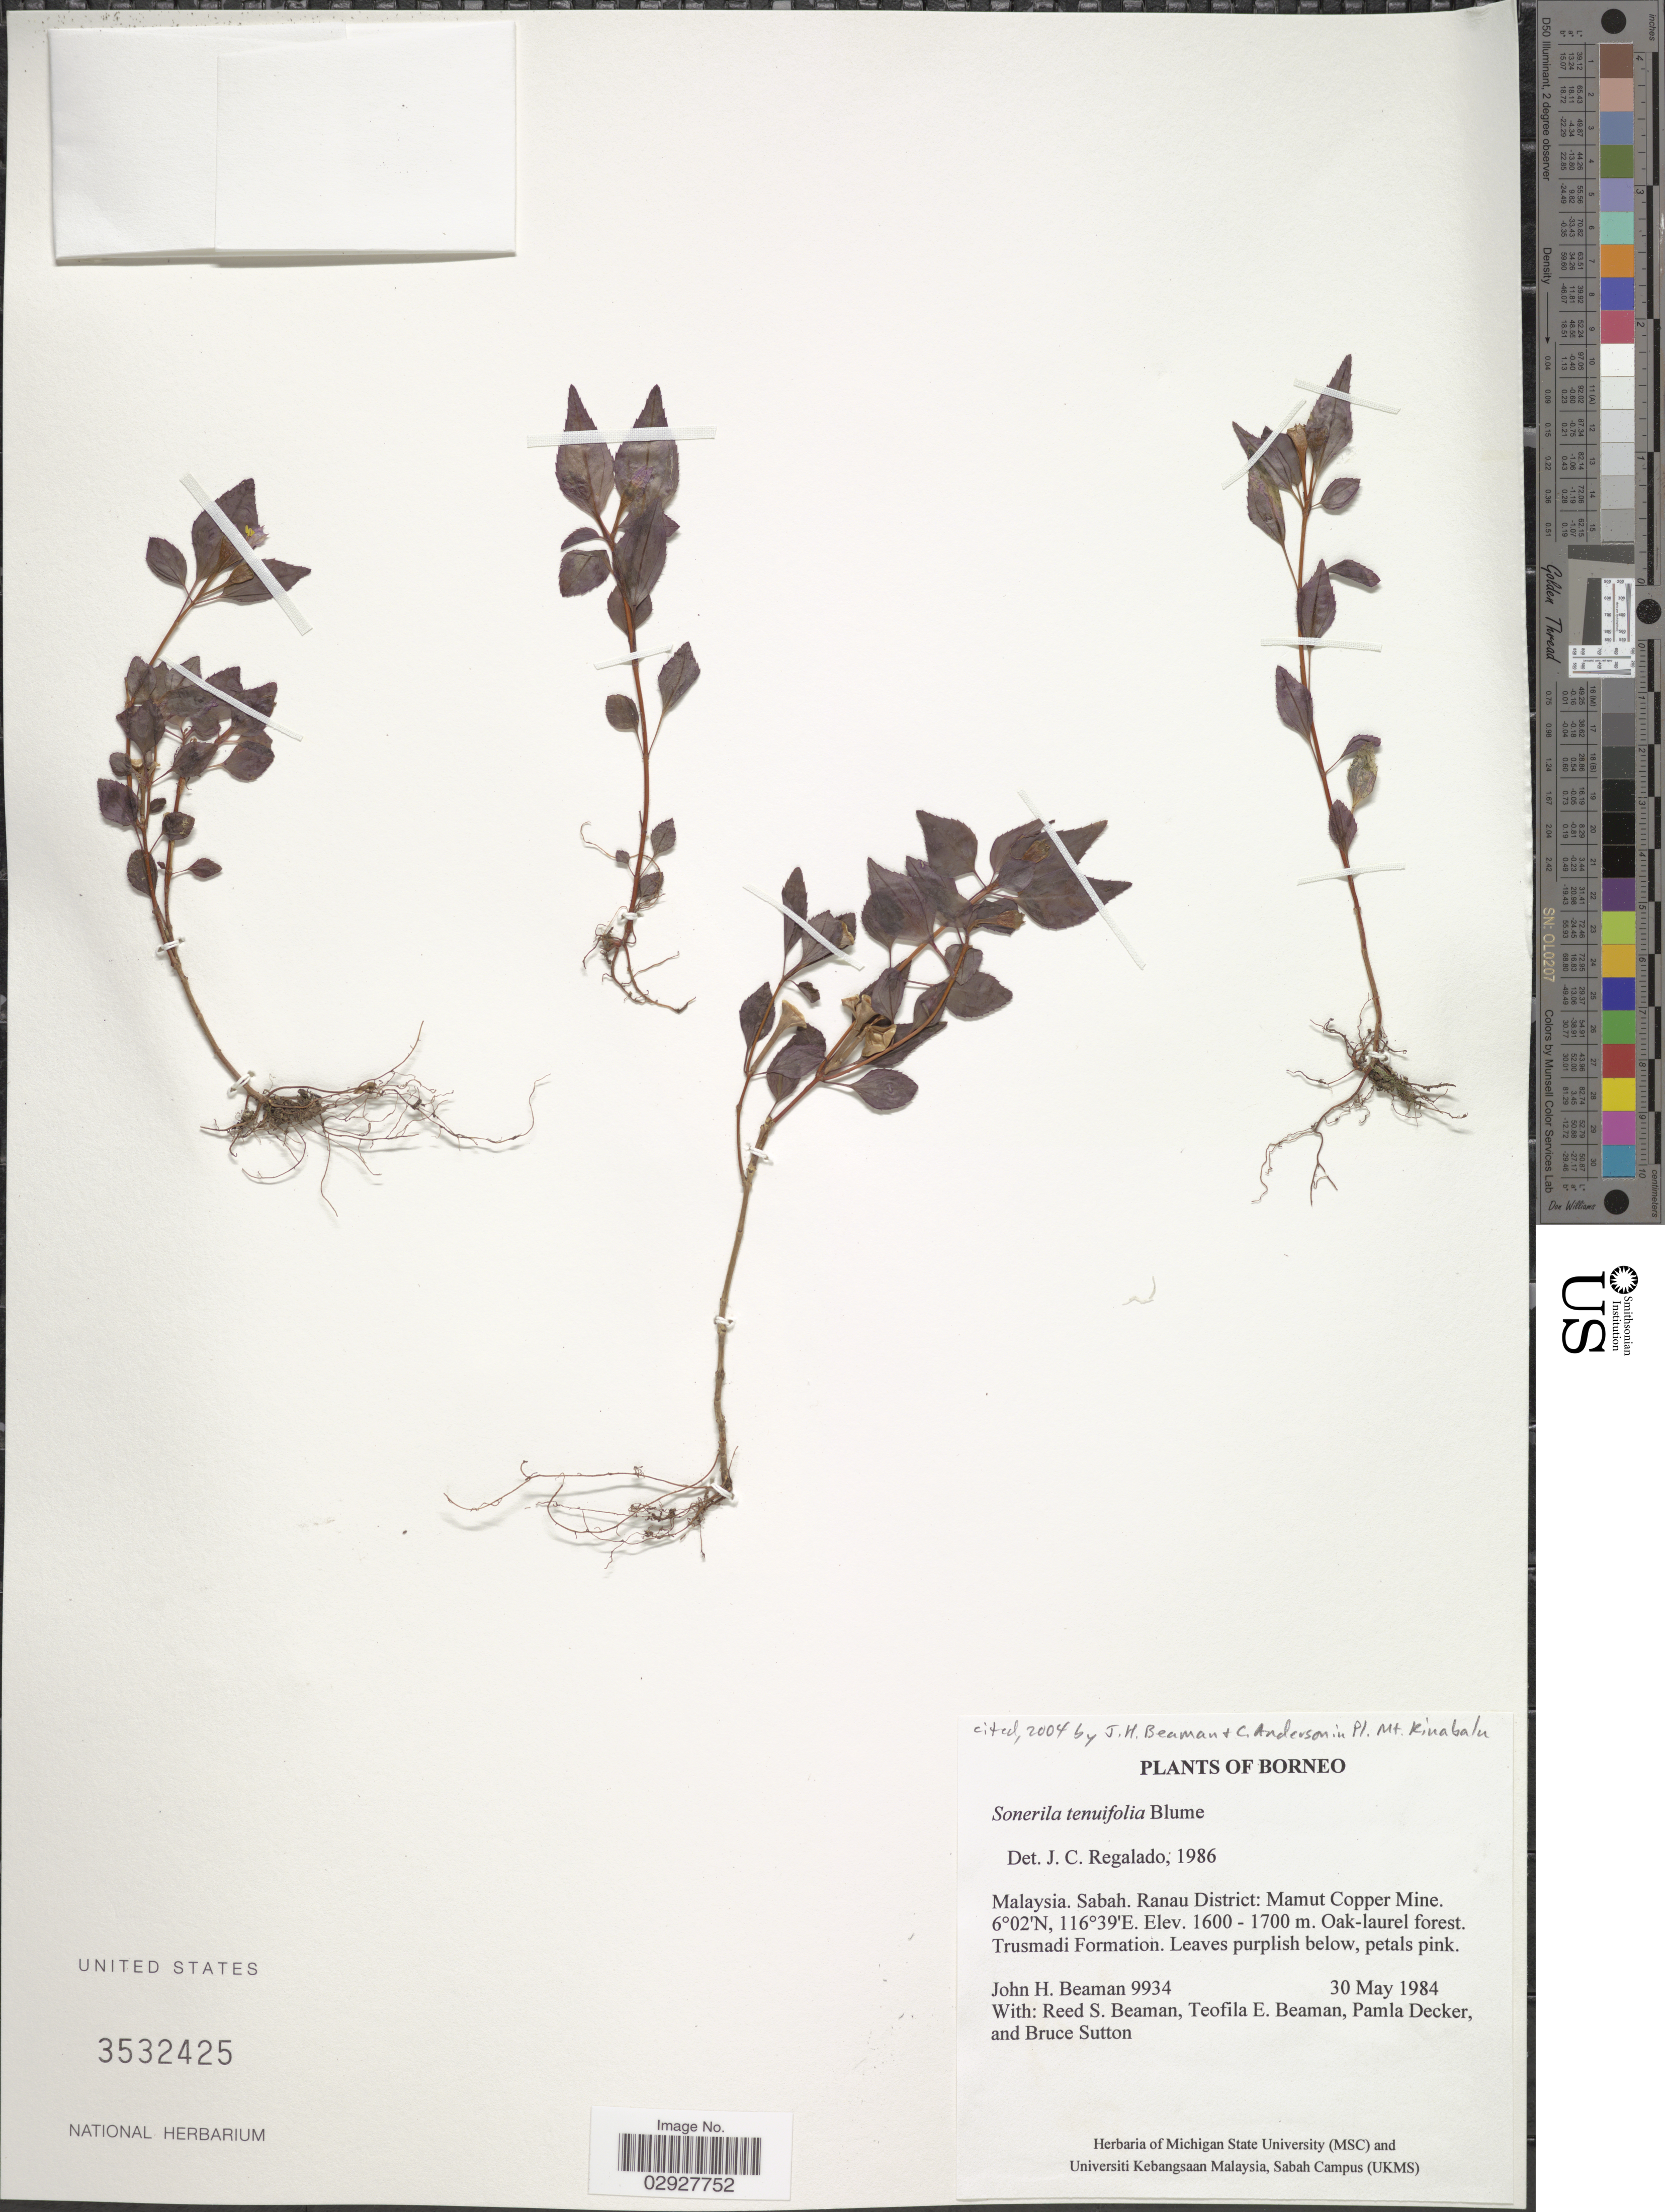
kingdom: Plantae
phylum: Tracheophyta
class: Magnoliopsida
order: Myrtales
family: Melastomataceae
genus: Sonerila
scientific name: Sonerila tenuifolia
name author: Blume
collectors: J. H. Beaman, R. S. Beaman, T. E. Beaman, P. Decker & B. Sutton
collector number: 9934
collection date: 1984-05-30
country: Malaysia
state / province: Sabah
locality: Borneo. Ranau District: Mamut Copper Mine.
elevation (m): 1600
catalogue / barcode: US 3532425